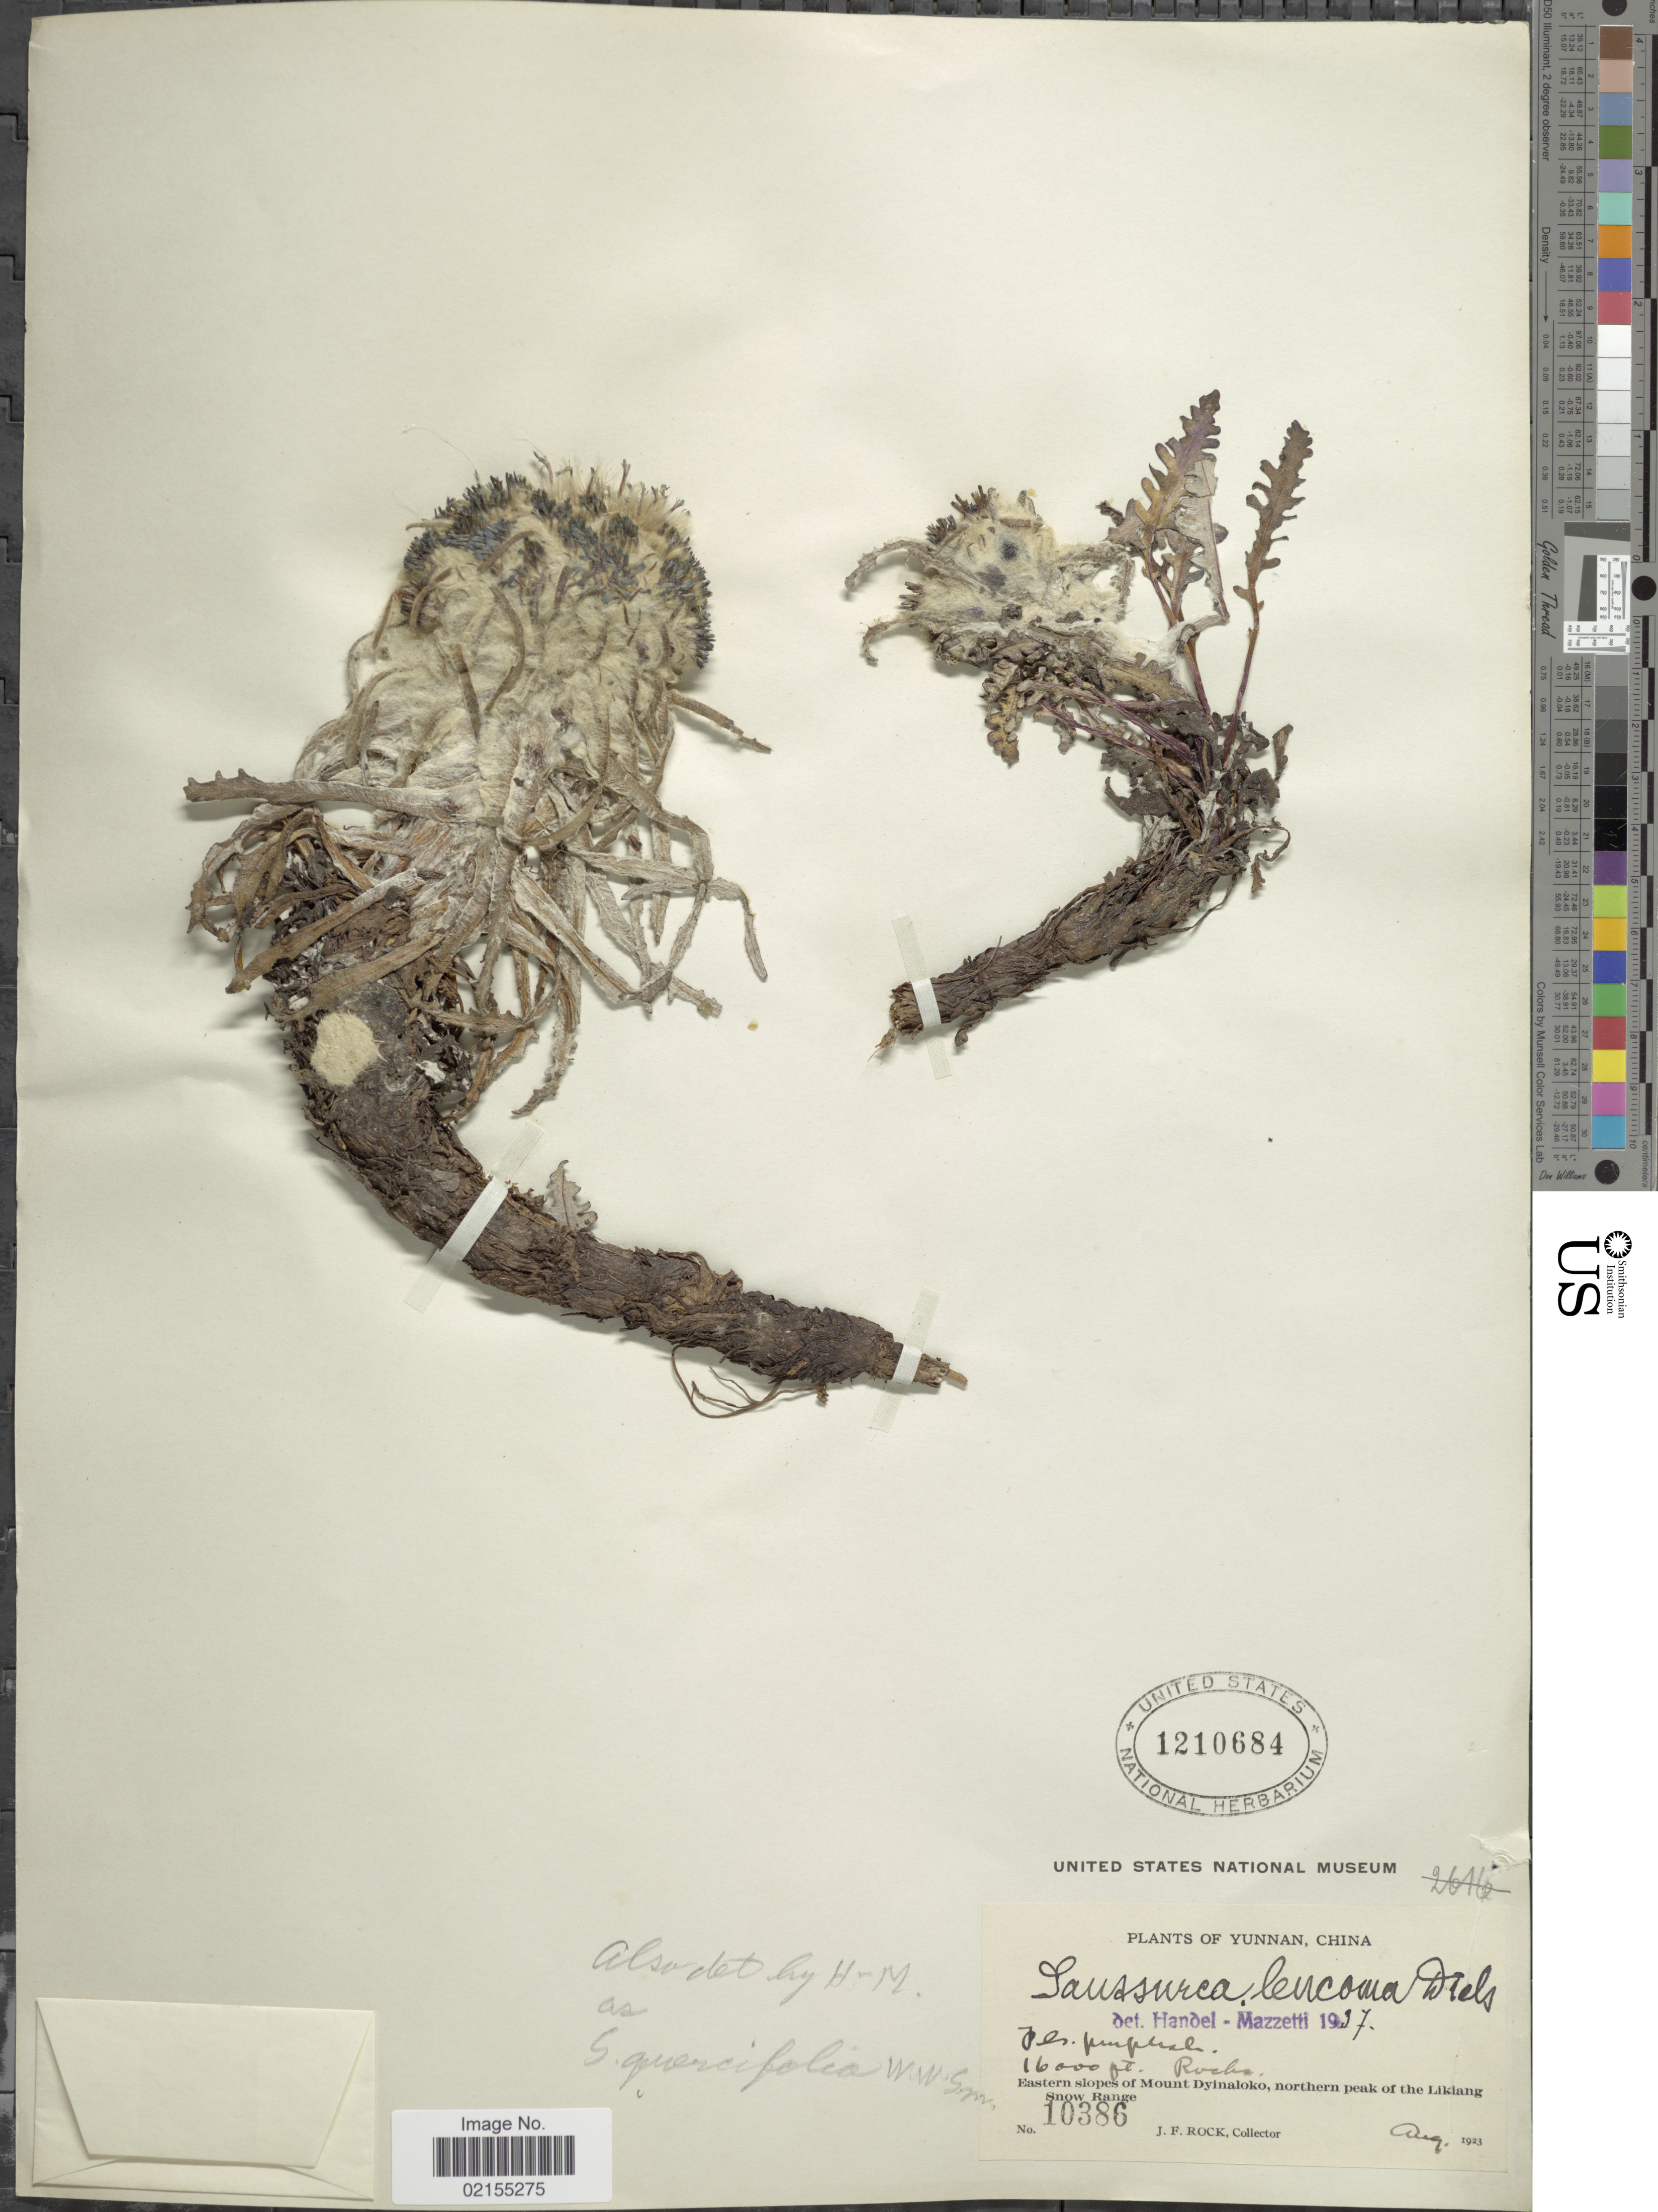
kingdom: Plantae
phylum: Tracheophyta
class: Magnoliopsida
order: Asterales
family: Asteraceae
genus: Saussurea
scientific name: Saussurea quercifolia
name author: W.W. Sm.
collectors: J. Rock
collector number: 10386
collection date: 1923-08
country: China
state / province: Yunnan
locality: Yunnan, China, Eastern slopes of Mount Dyinaloko, northern peak of the Likiang Snow Range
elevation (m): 4877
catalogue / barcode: US 1210684